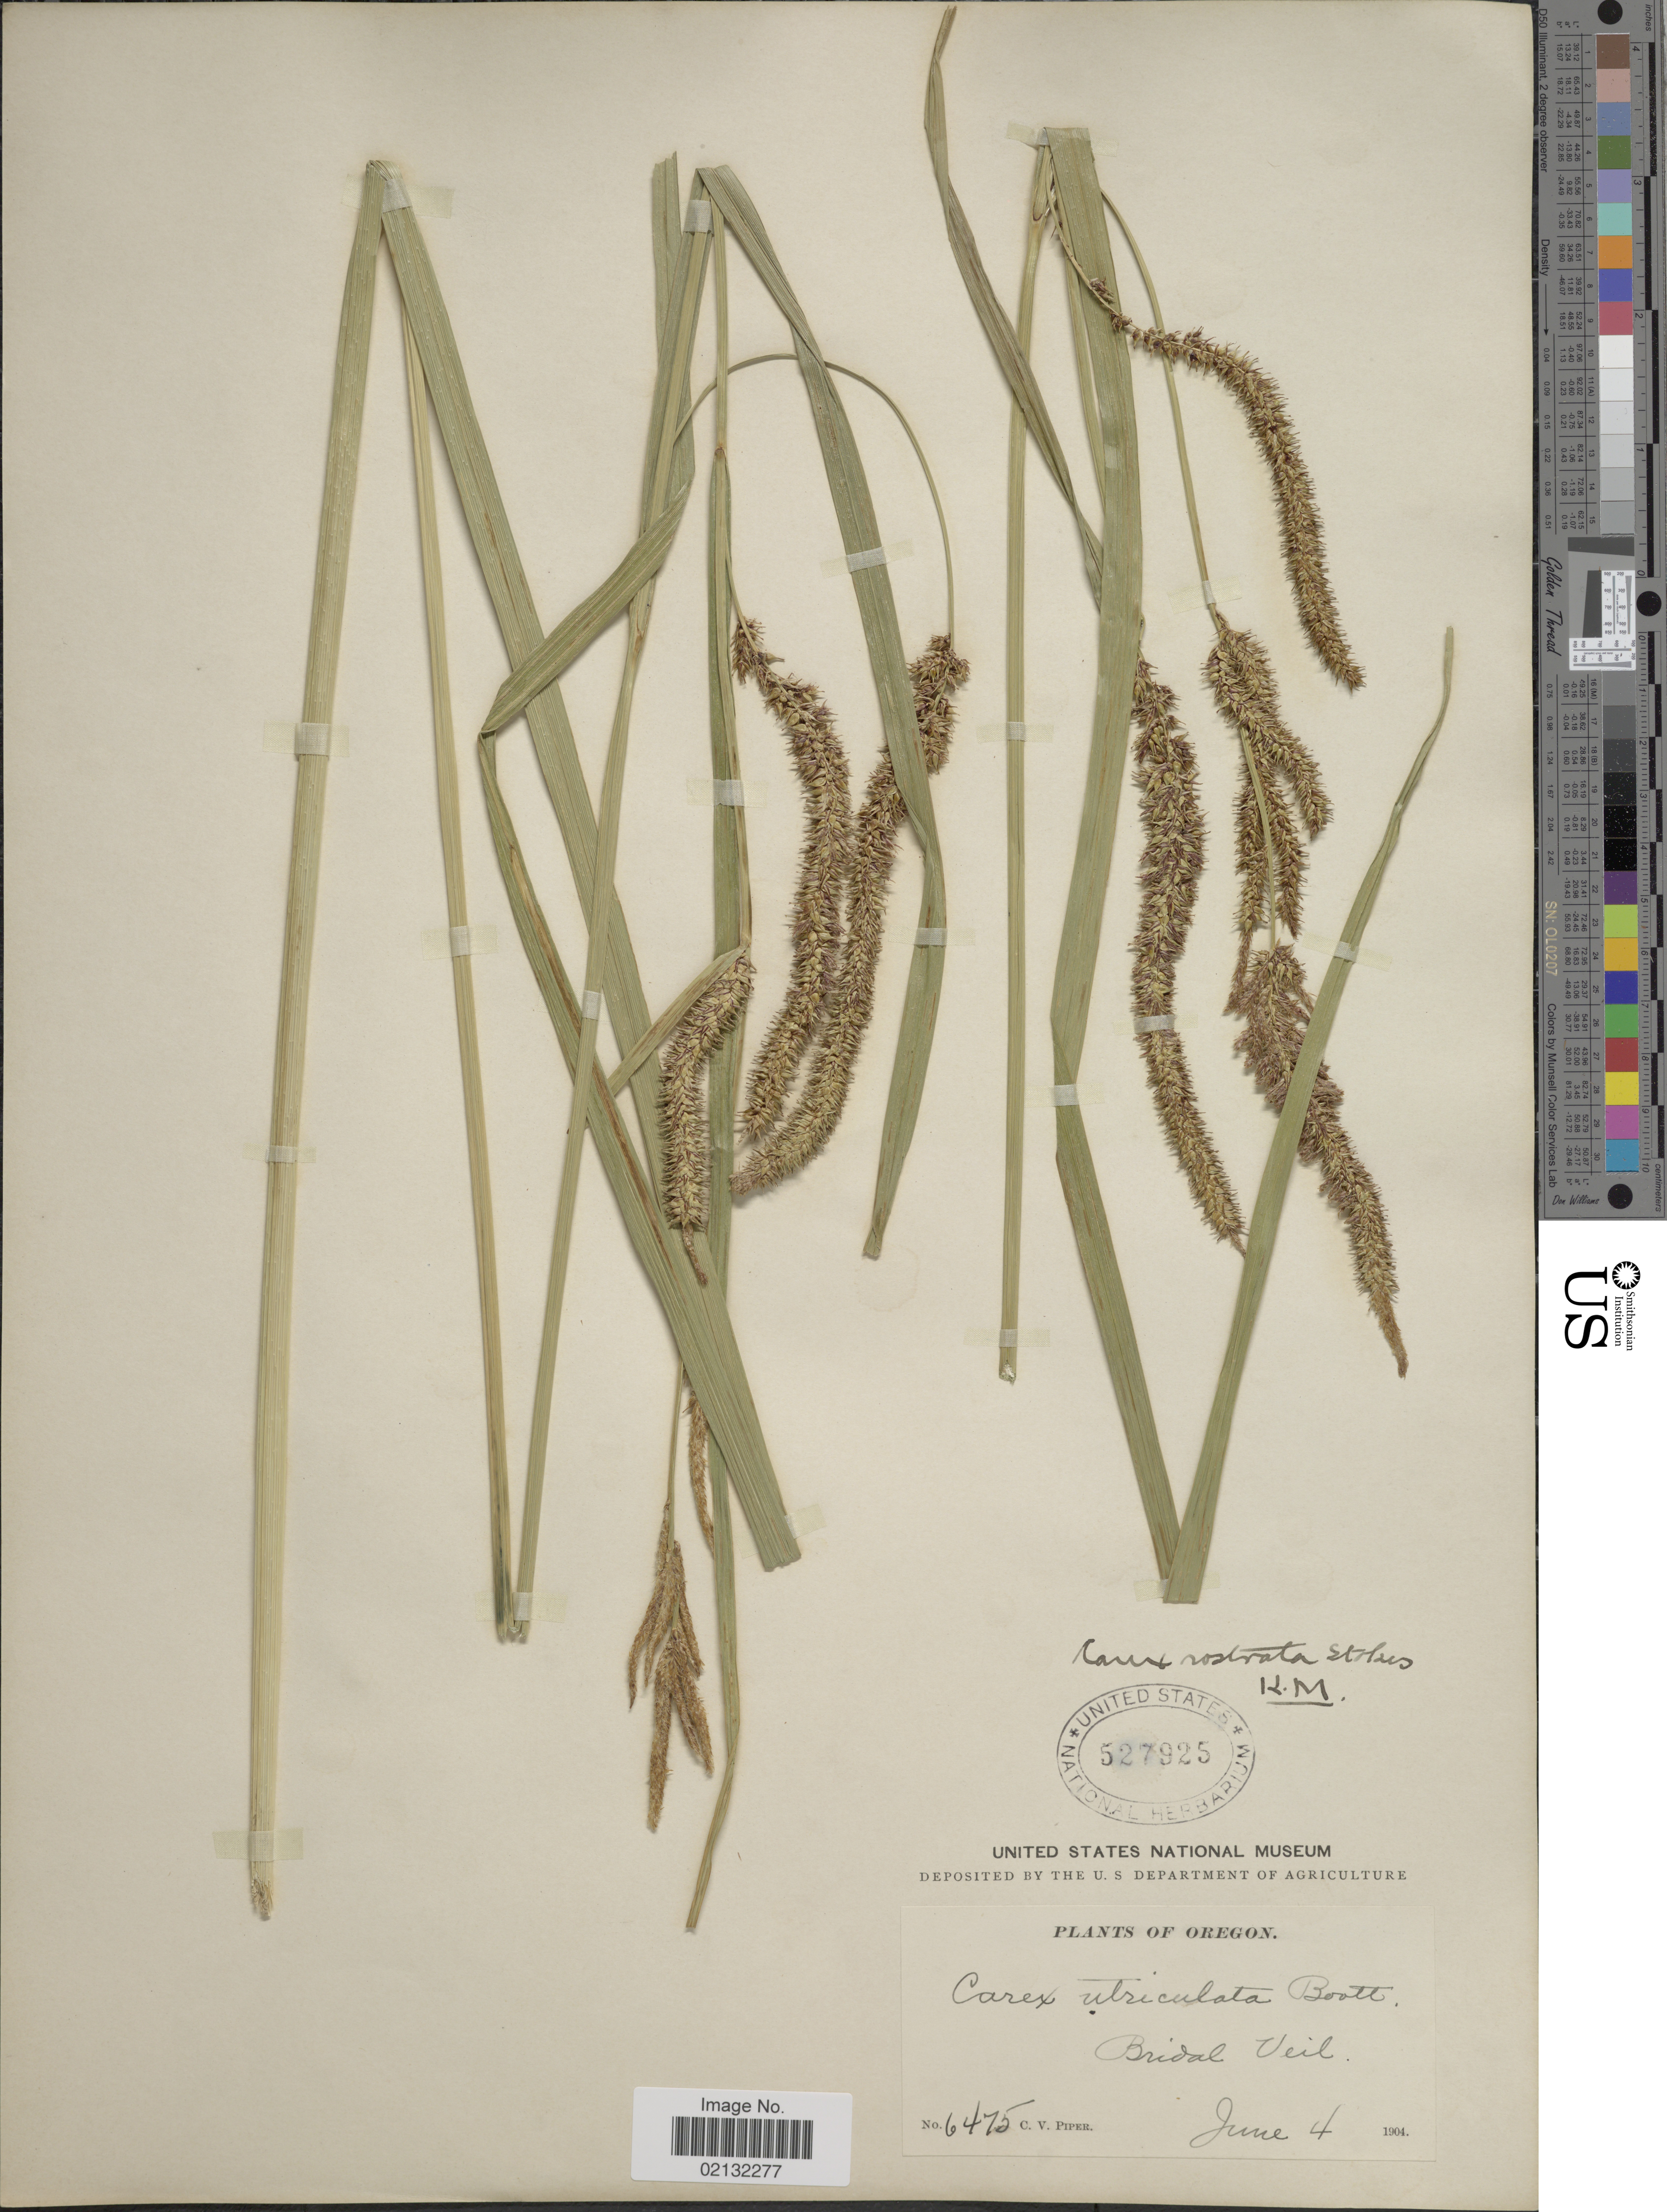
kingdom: Plantae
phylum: Tracheophyta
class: Liliopsida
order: Poales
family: Cyperaceae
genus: Carex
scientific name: Carex rostrata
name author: Stokes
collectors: C. V. Piper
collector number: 6475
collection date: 1904-06-04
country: United States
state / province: Oregon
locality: Bridal Veil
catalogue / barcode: US 527925